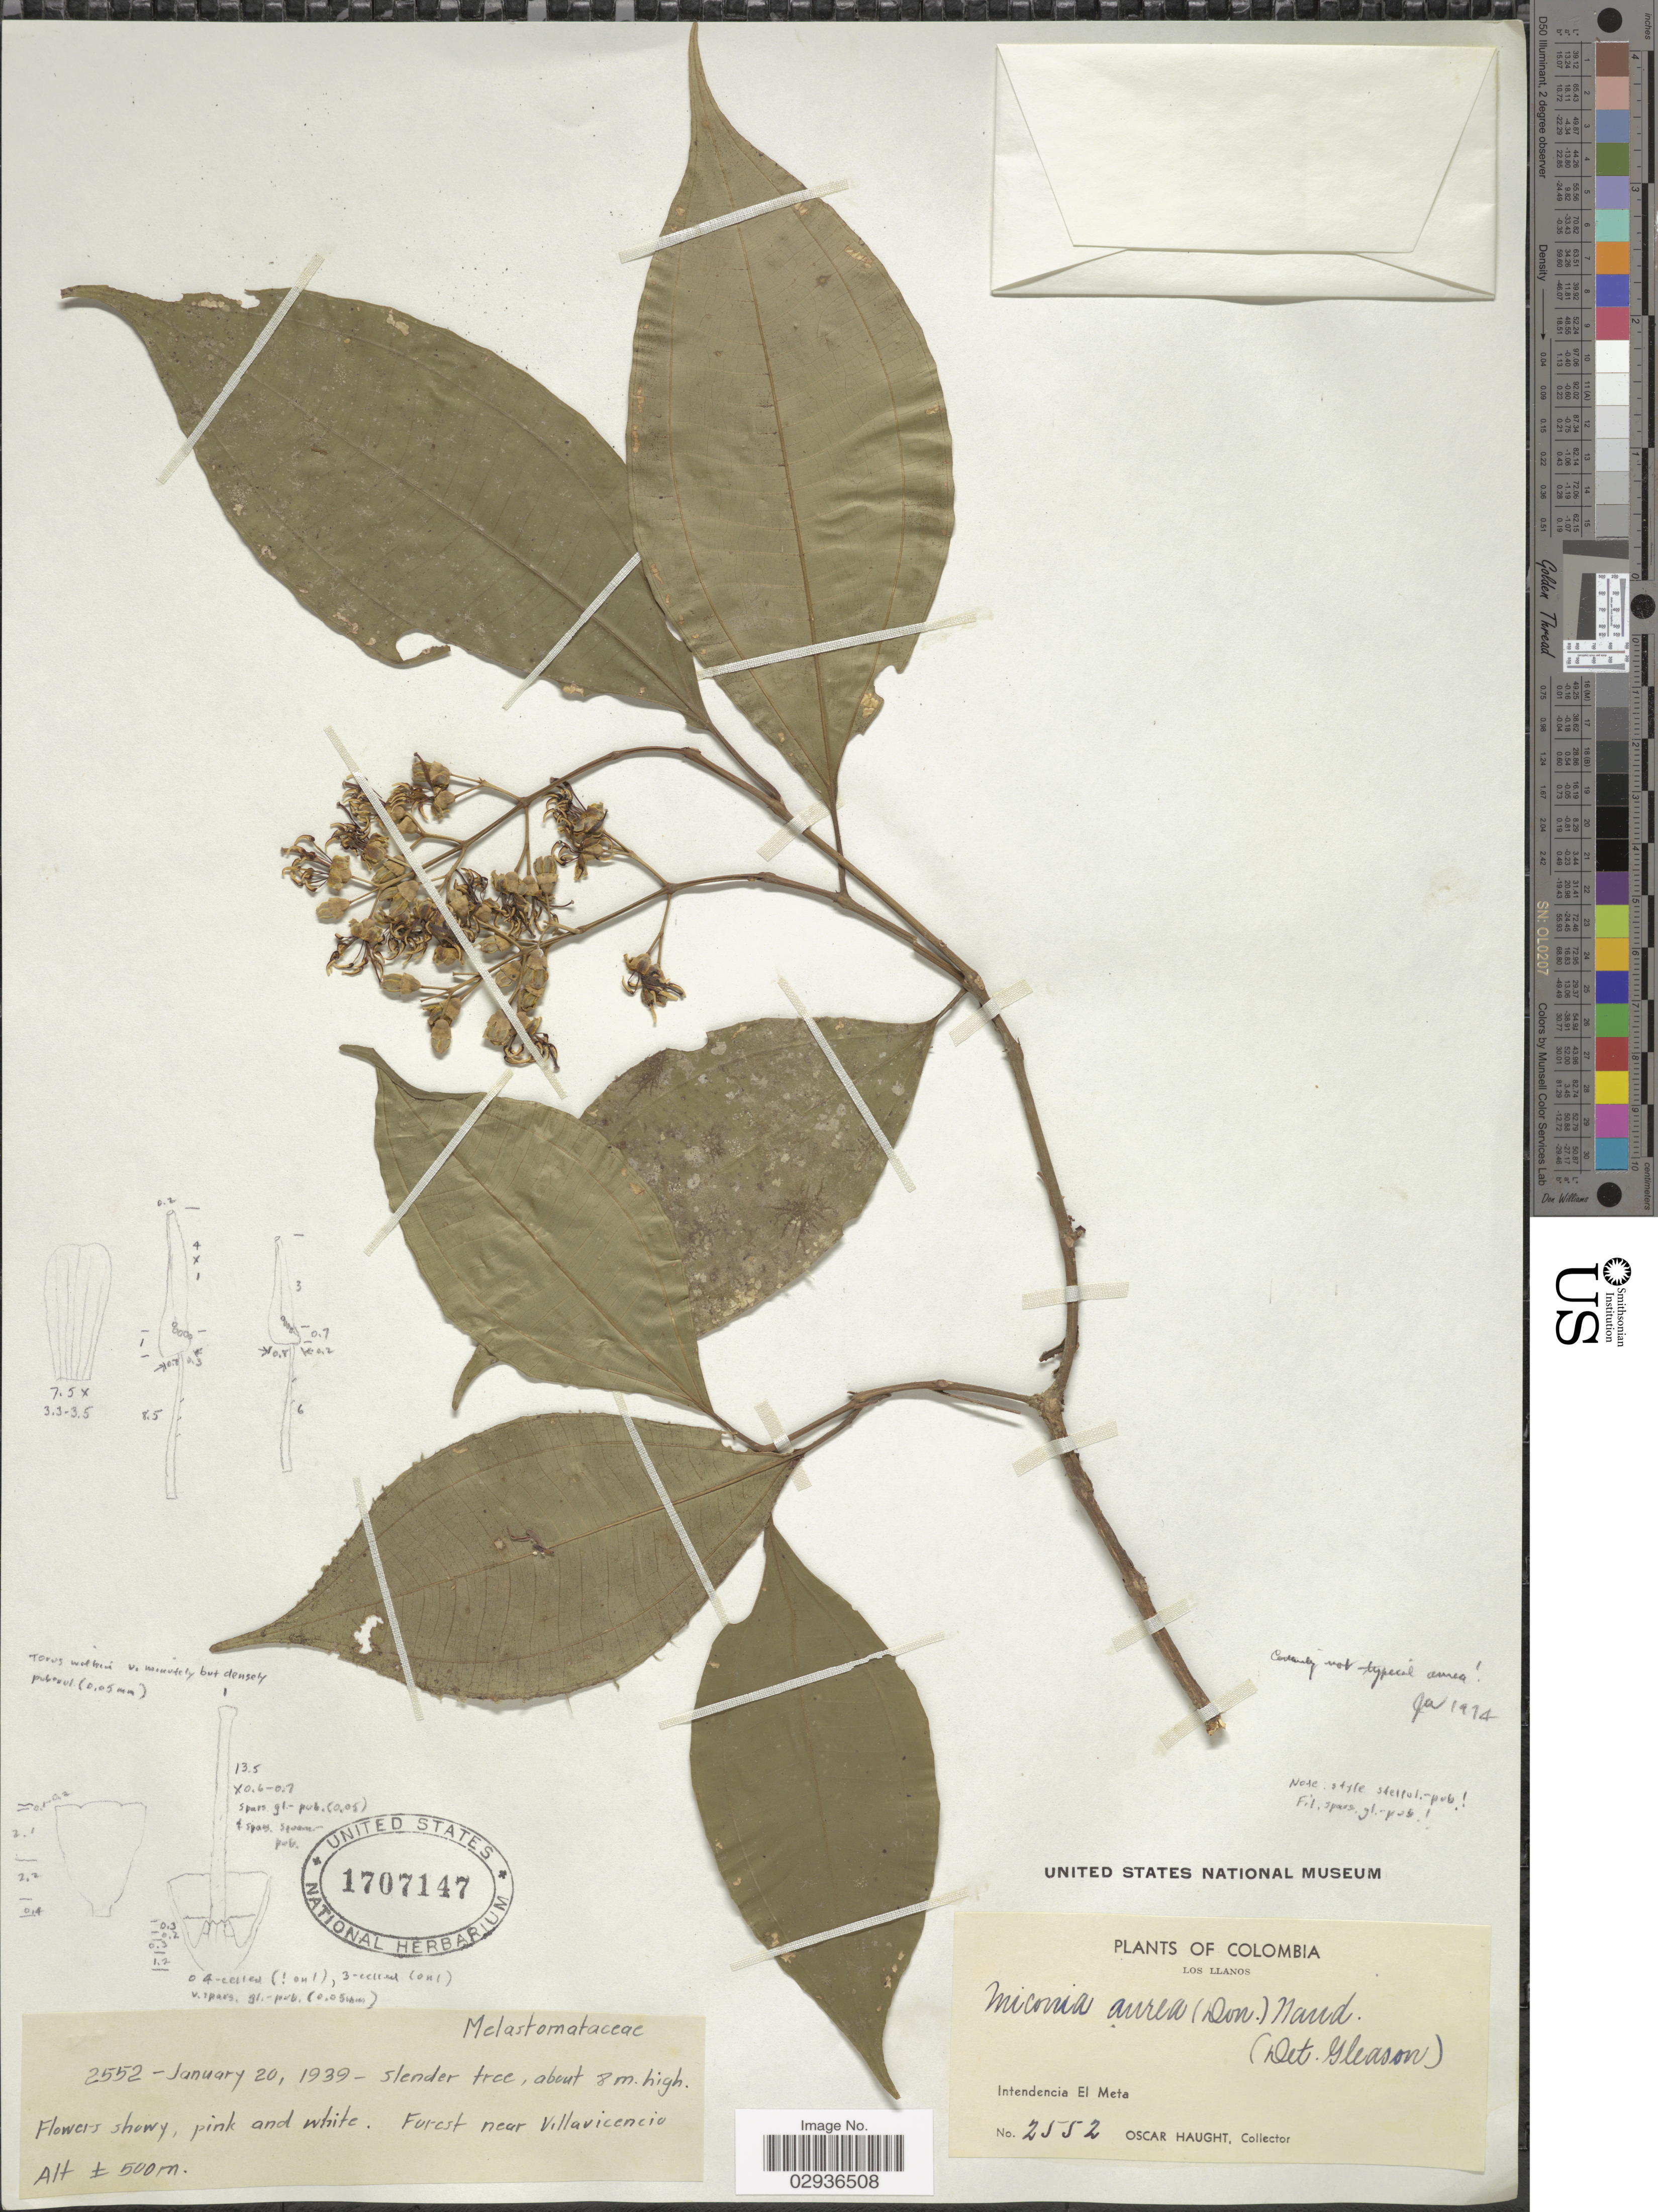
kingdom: Plantae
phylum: Tracheophyta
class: Magnoliopsida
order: Myrtales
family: Melastomataceae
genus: Miconia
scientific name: Miconia aurea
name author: (D. Don) Naudin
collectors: O. L. Haught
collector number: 2552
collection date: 1939-01-20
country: Colombia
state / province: Meta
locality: Los Llanos, Intendencia El Meta, Forest near Villavicencio.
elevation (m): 500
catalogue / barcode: US 1707147